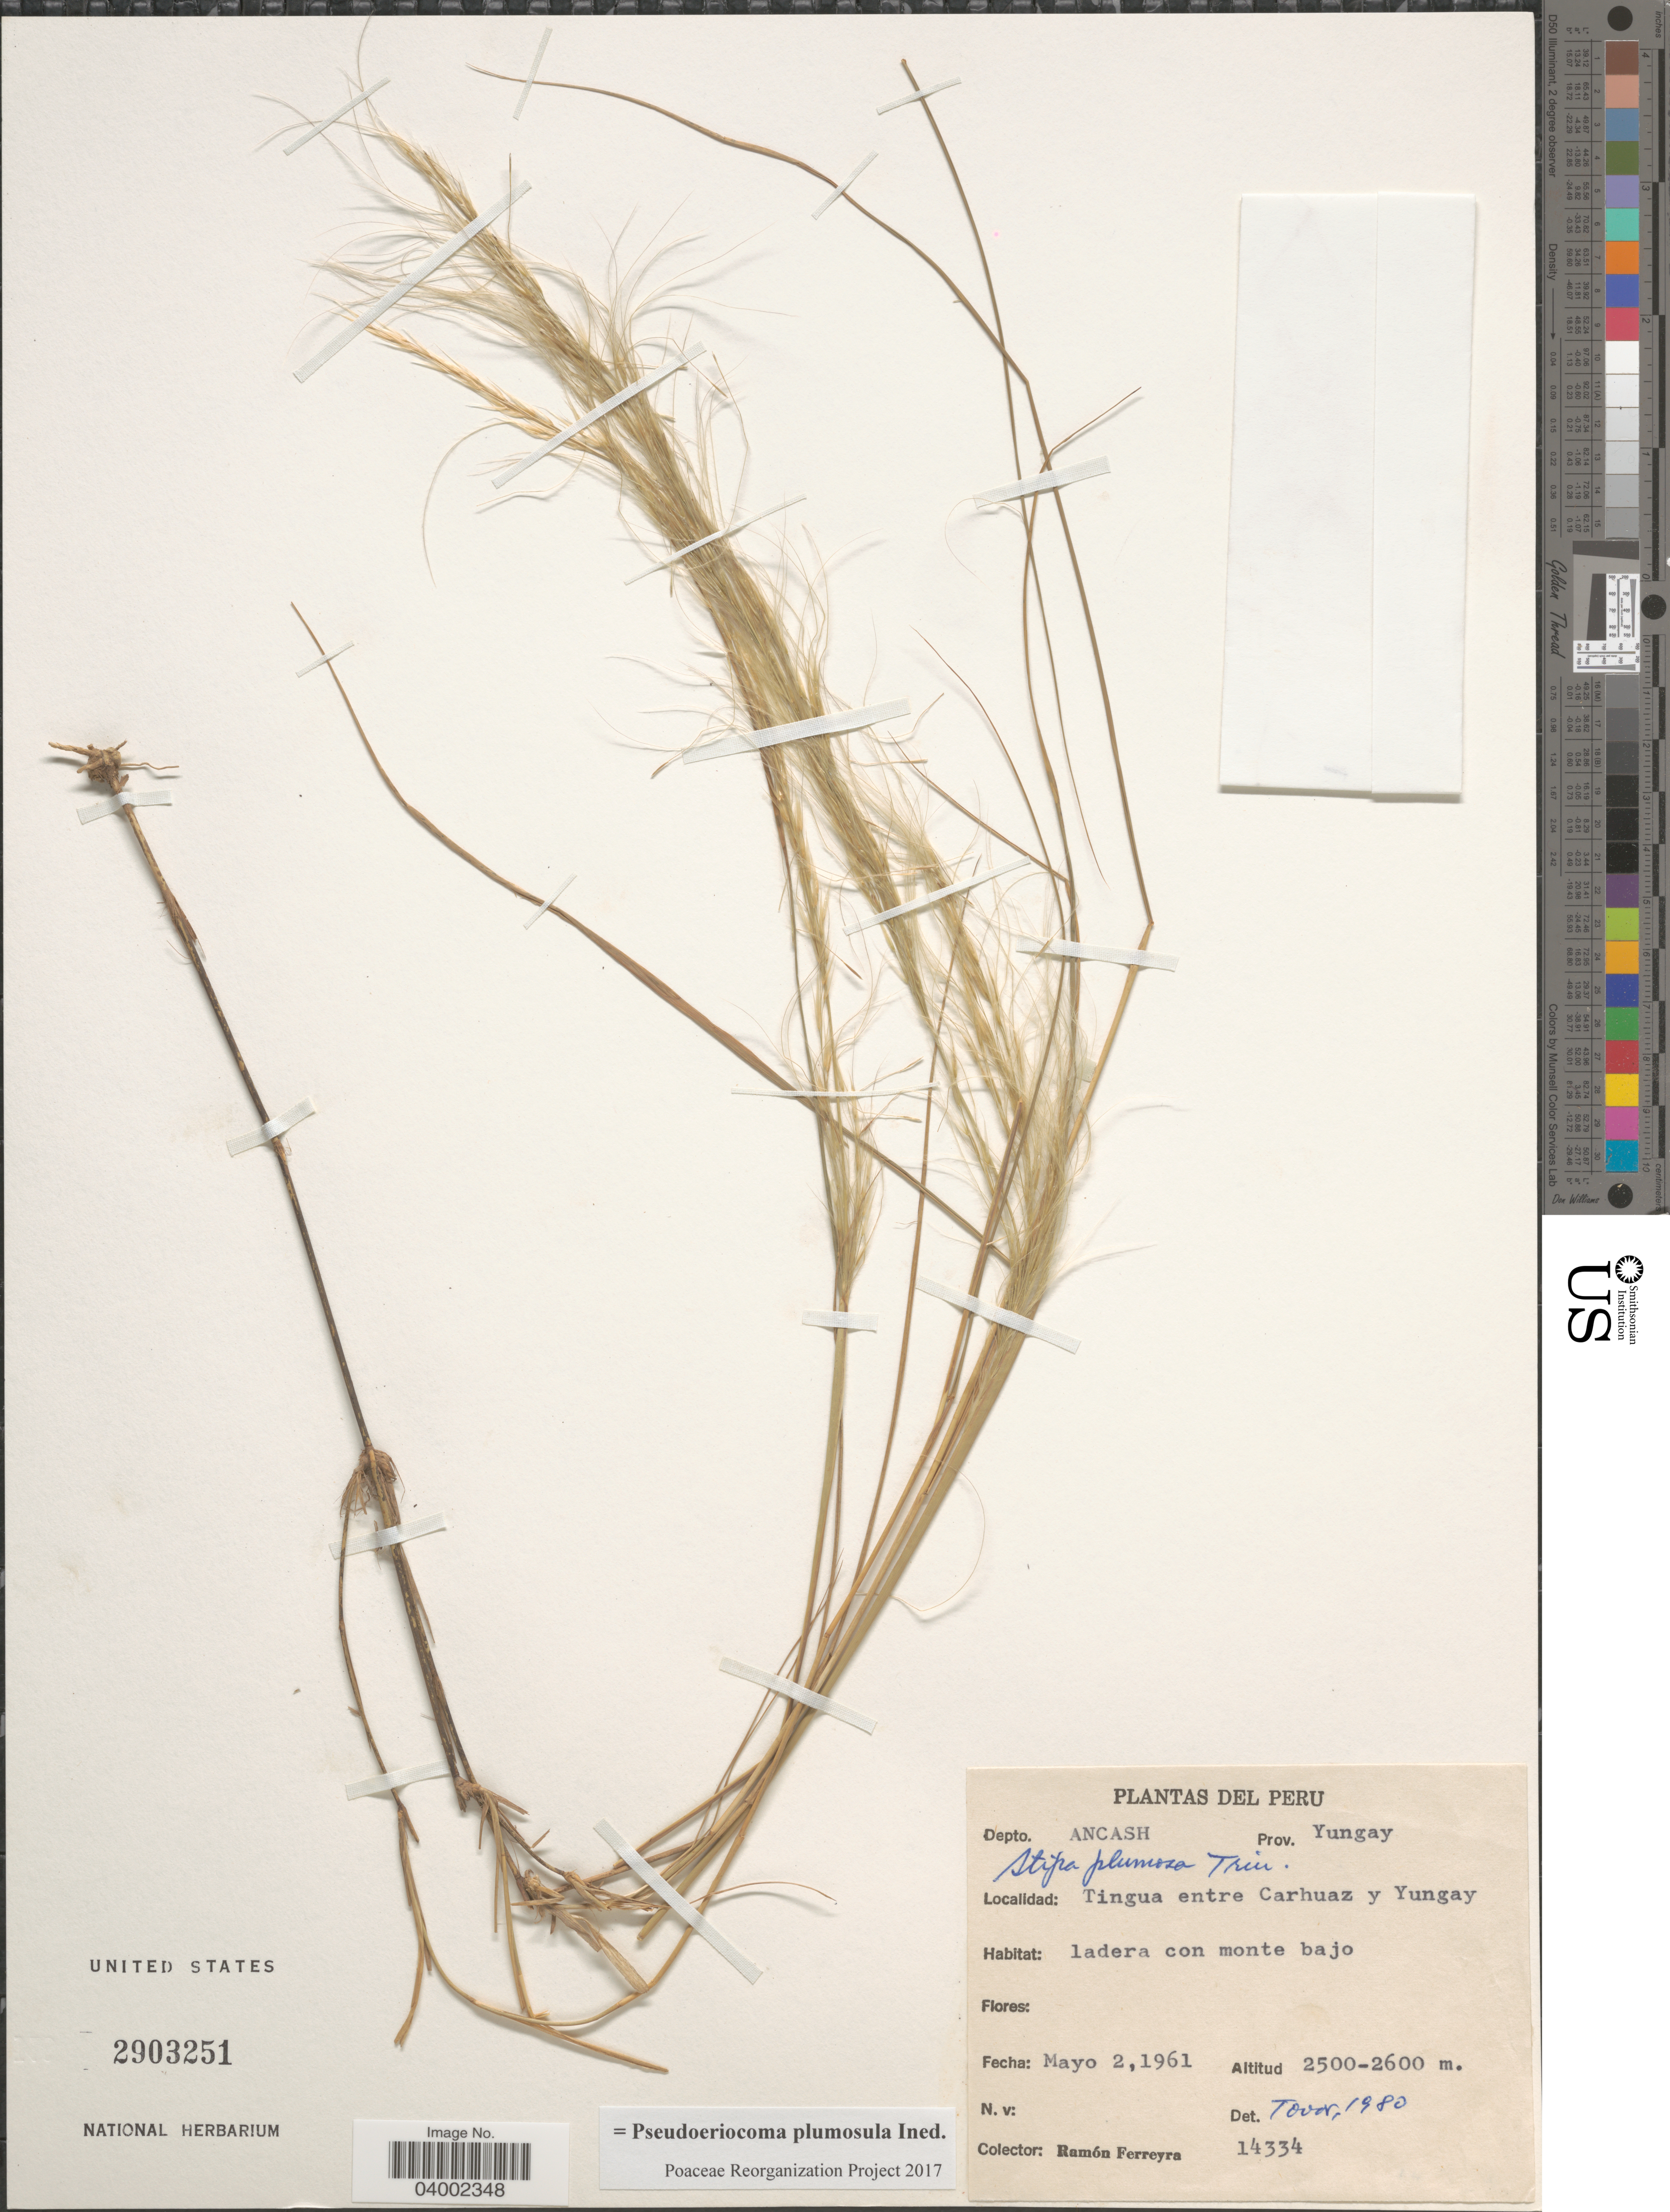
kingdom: Plantae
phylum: Tracheophyta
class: Liliopsida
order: Poales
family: Poaceae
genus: Pseudoeriocoma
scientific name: Pseudoeriocoma plumosula ined.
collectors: R. A. Ferreyra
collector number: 14334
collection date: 1961-05-02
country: Peru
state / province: Ancash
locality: Depto. Ancash. Prov. Yungay. Tingua entre Carhuaz y Yungay.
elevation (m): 2500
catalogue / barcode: US 2903251